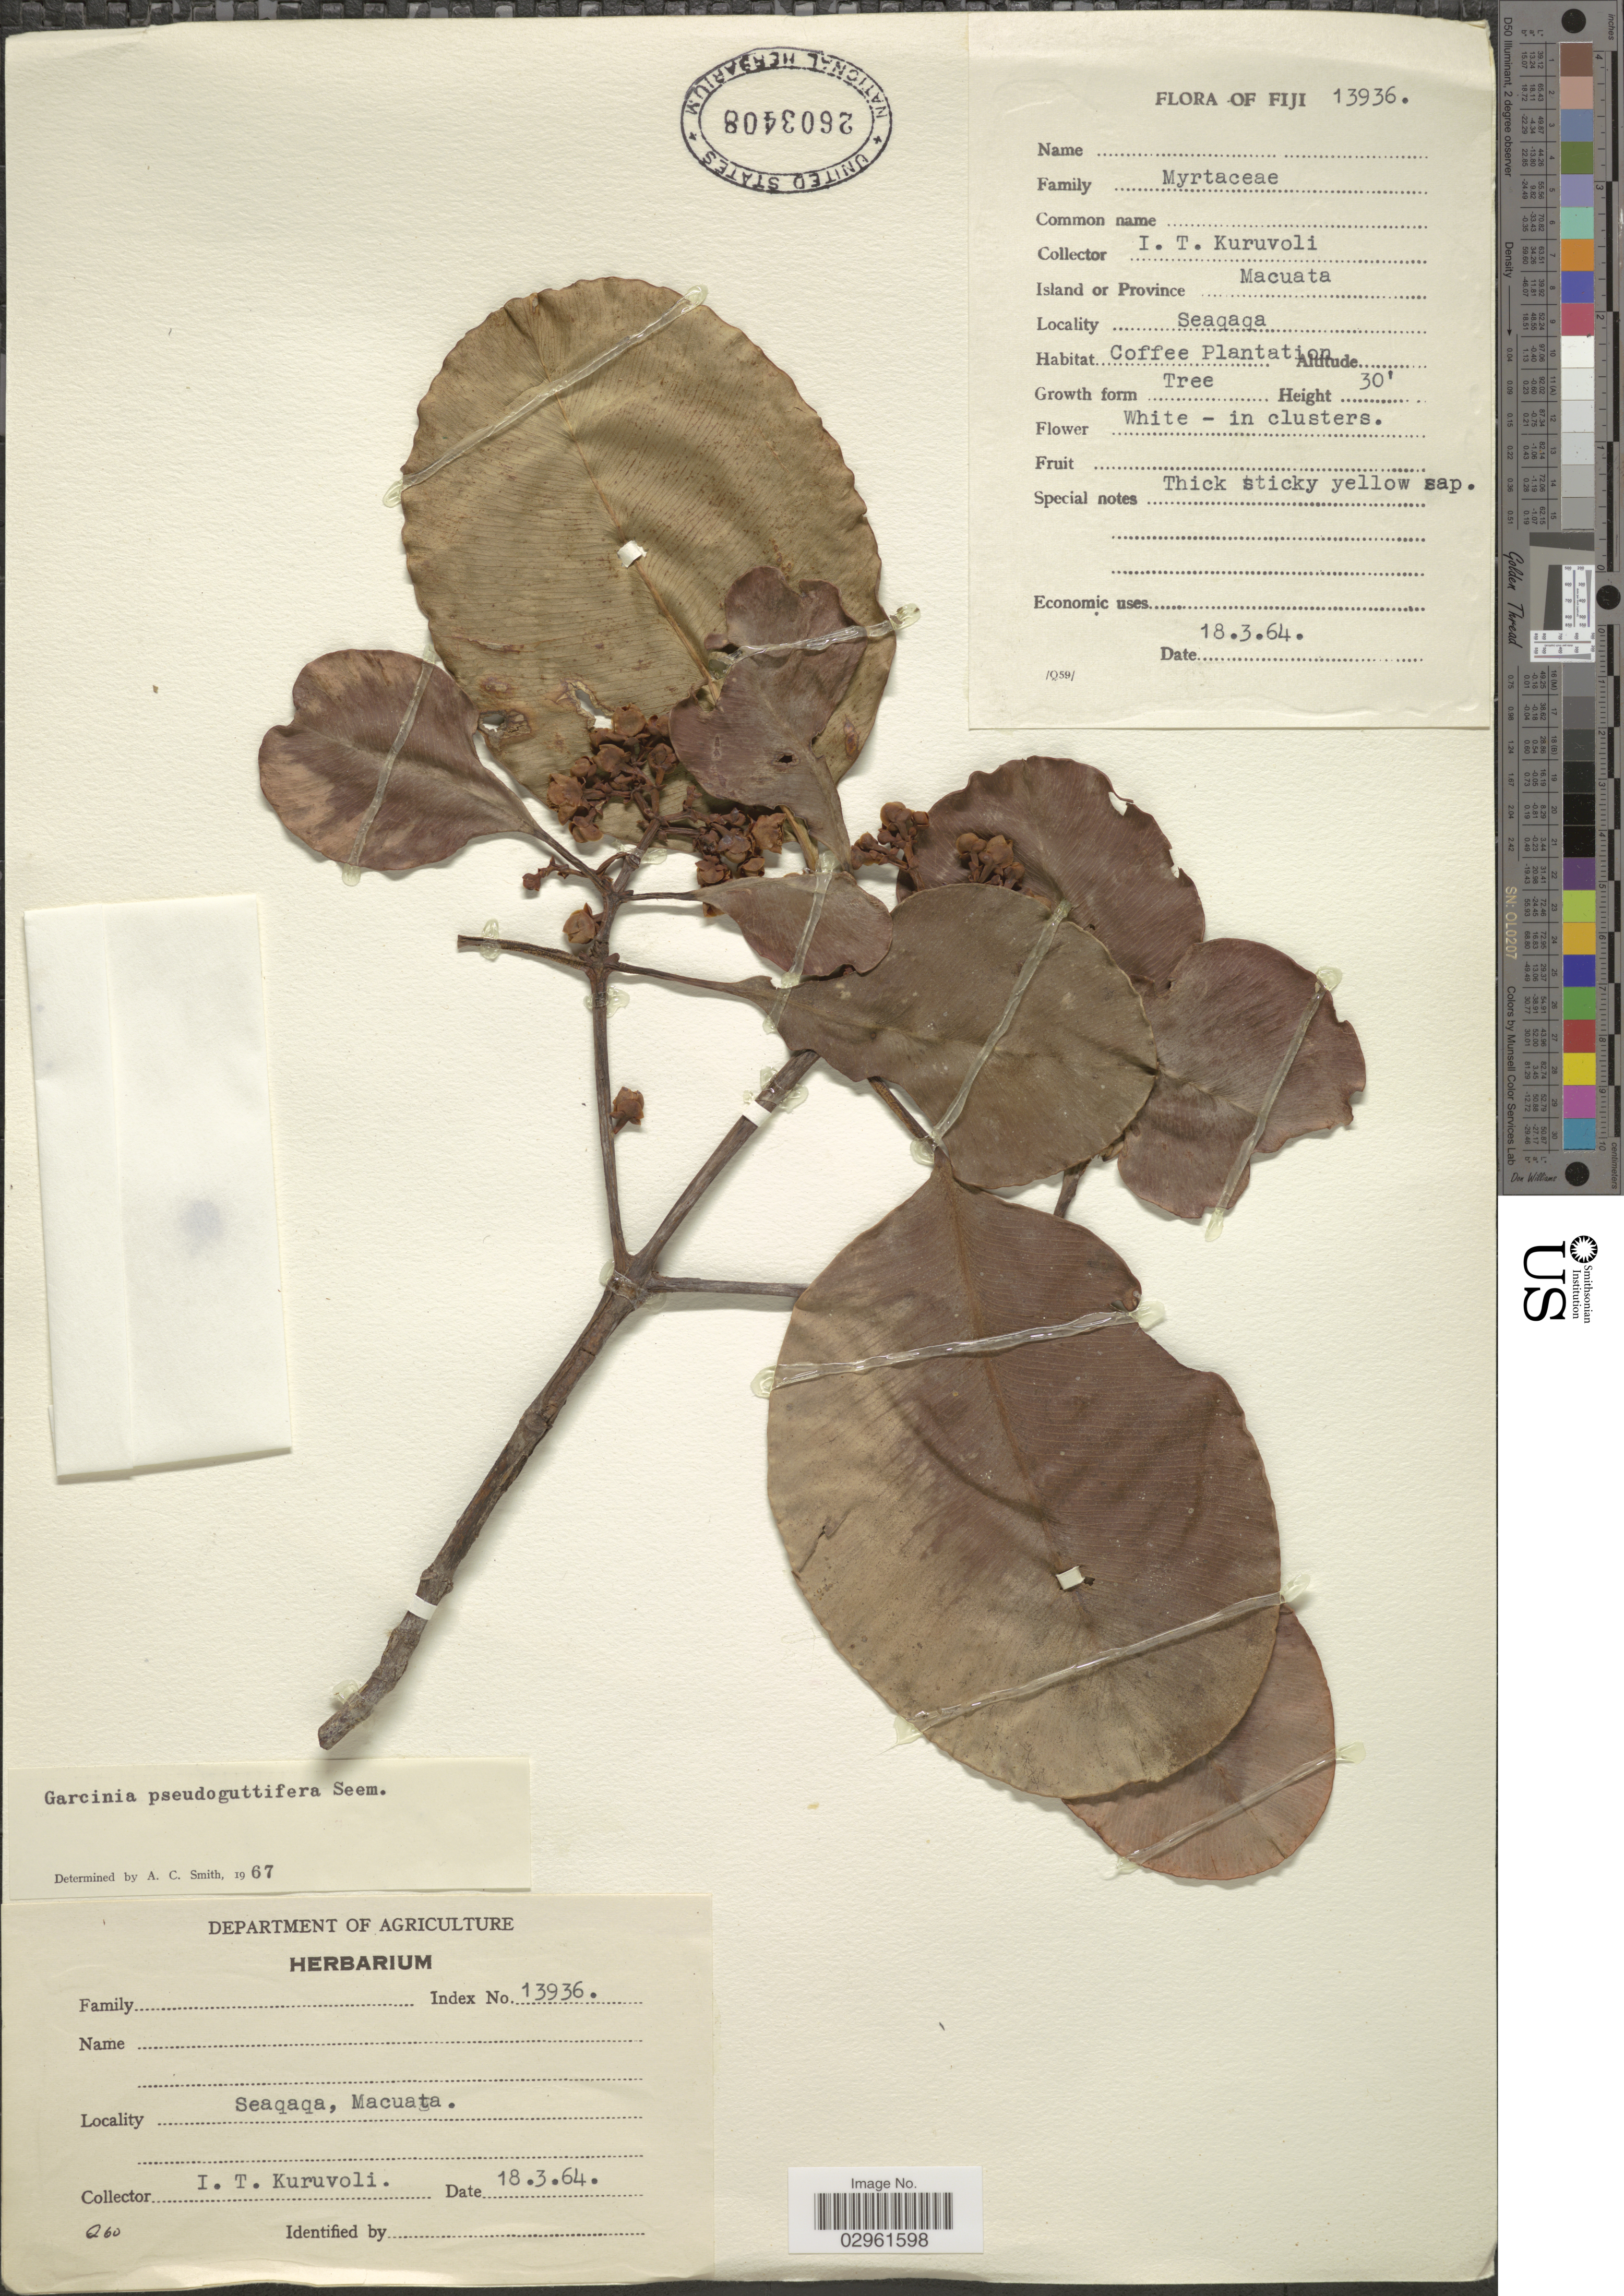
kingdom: Plantae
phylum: Tracheophyta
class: Magnoliopsida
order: Malpighiales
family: Clusiaceae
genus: Garcinia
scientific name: Garcinia pseudoguttifera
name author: Seem.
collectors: I. Kuruvoli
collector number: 13936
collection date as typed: Transcribed d/m/y: 18/3/64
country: Fiji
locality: Island of Province Macuata. Seaqaqa.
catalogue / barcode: US 2603408